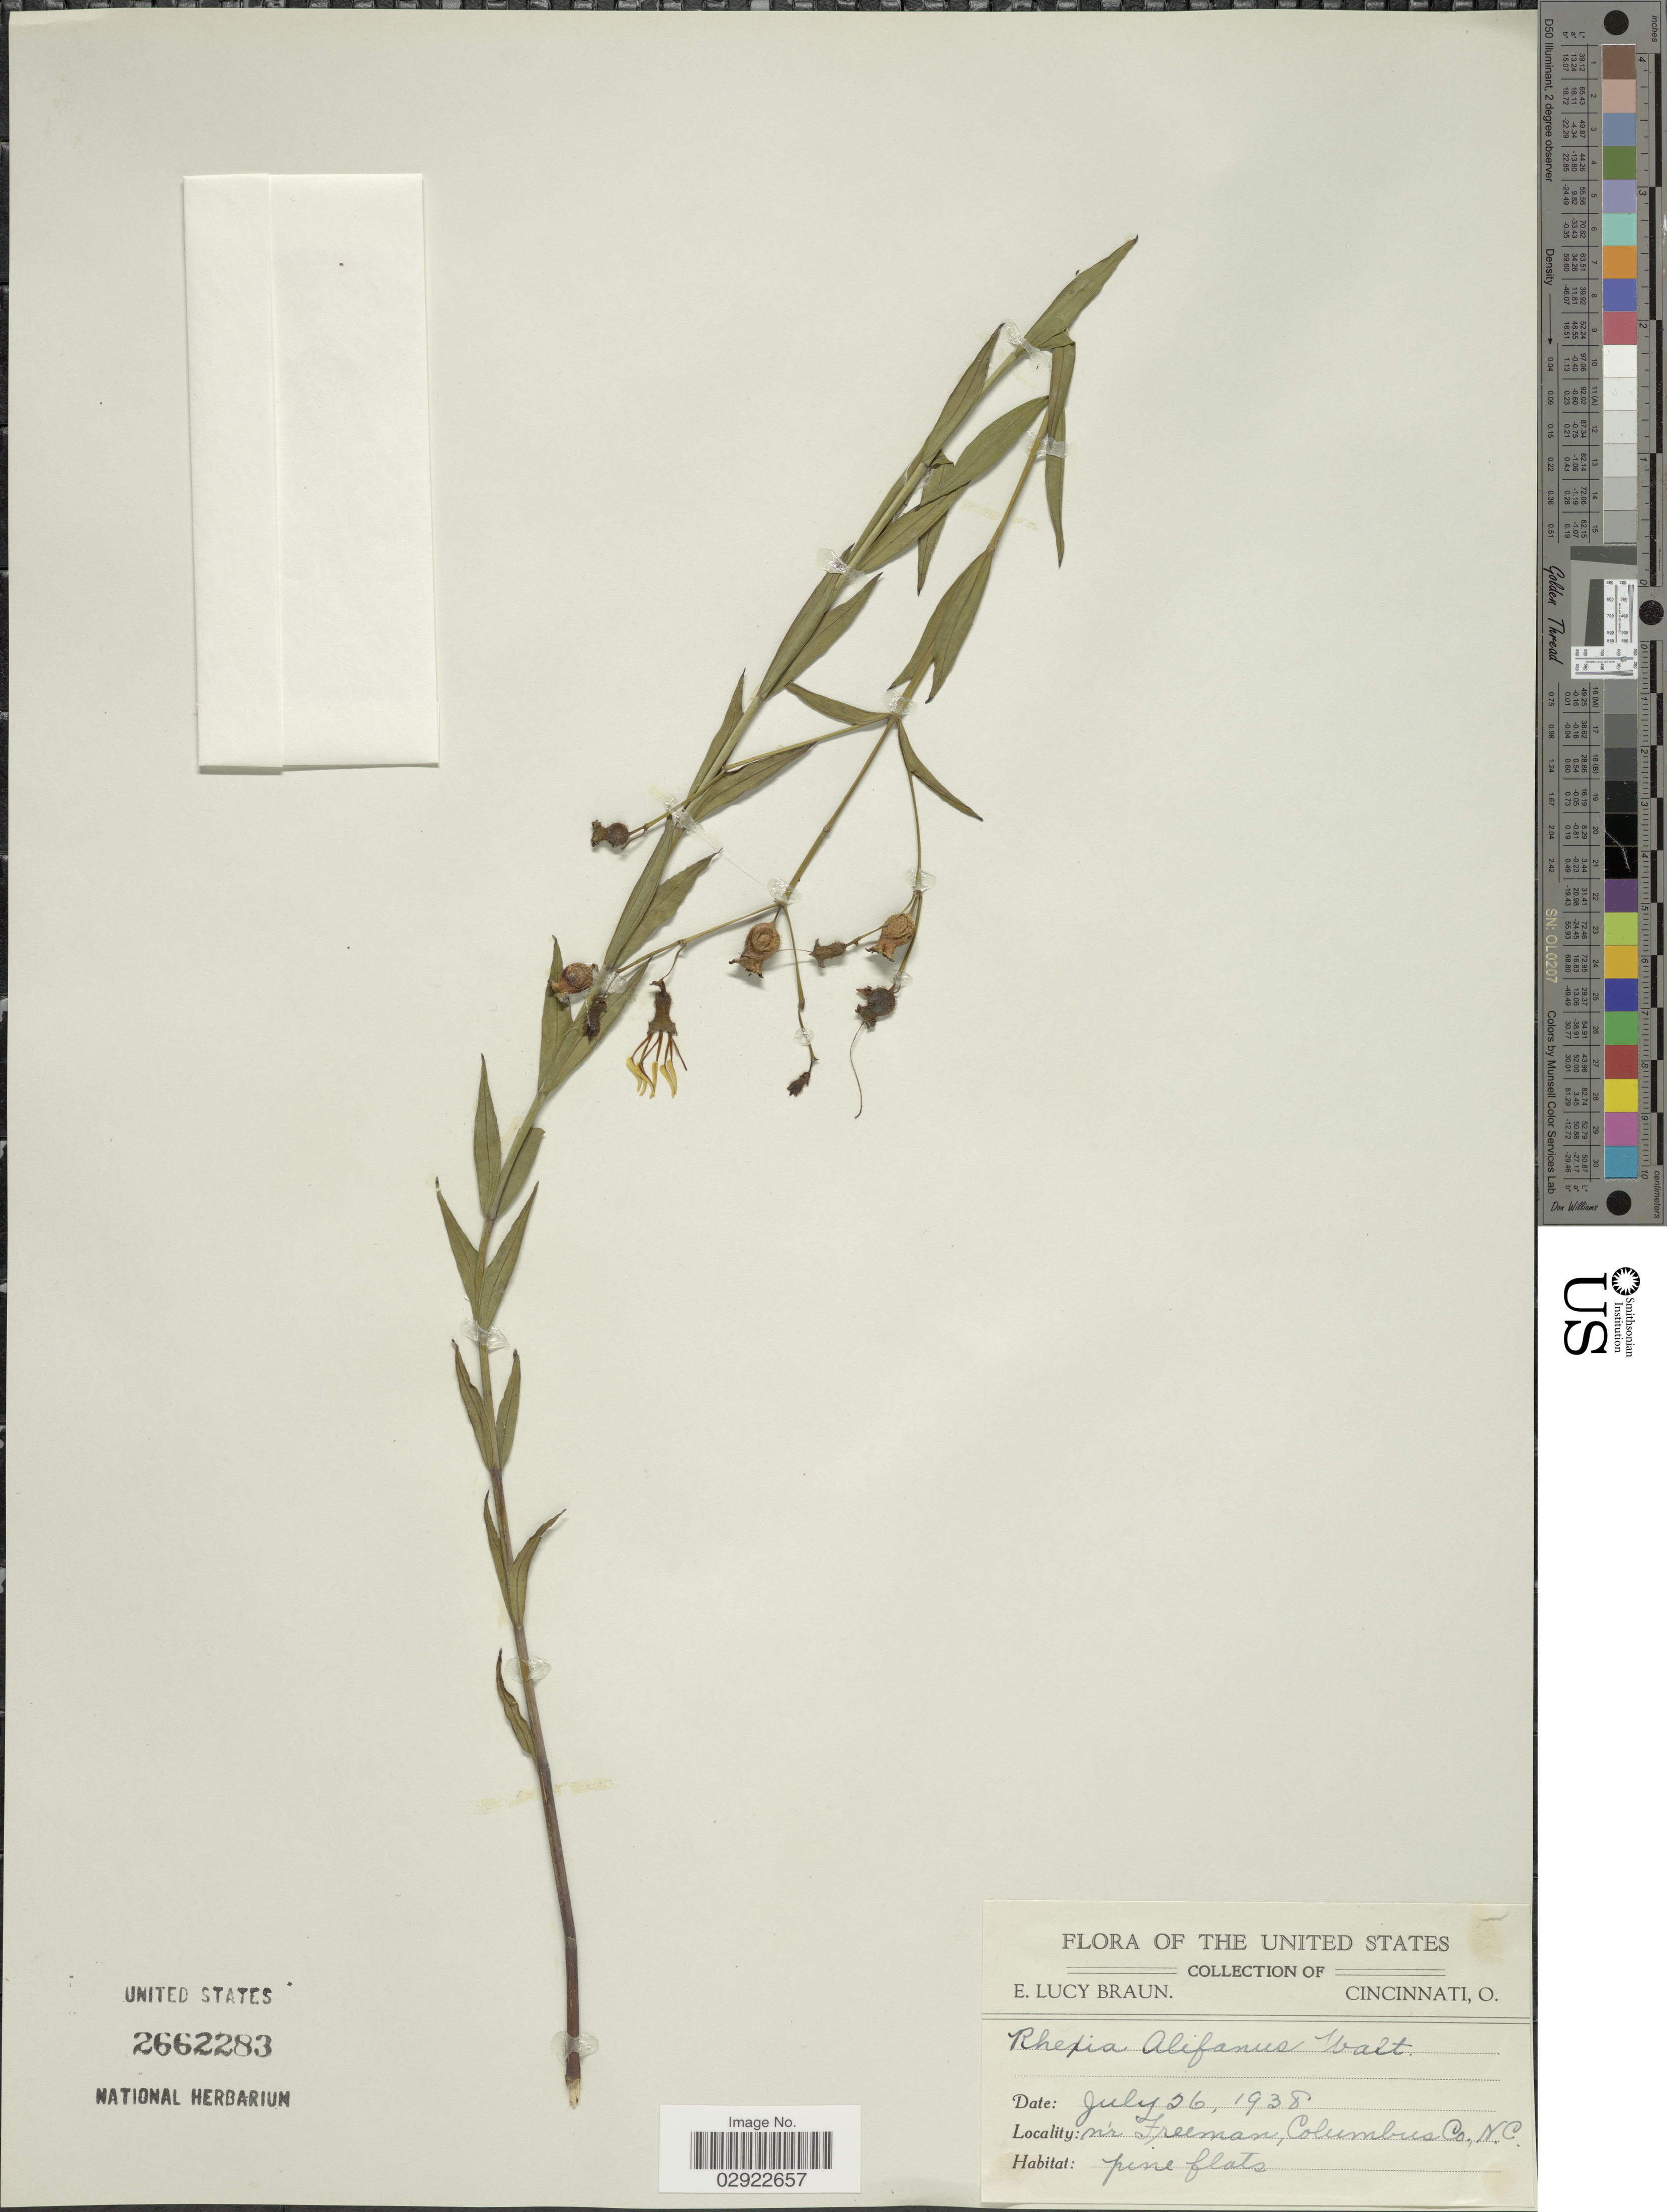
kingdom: Plantae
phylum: Tracheophyta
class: Magnoliopsida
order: Myrtales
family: Melastomataceae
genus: Rhexia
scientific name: Rhexia alifanus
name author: Walter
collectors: E. L. Braun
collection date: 1938-07-26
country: United States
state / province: North Carolina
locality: Nr Freeman, Columbus Co.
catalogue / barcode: US 2662283